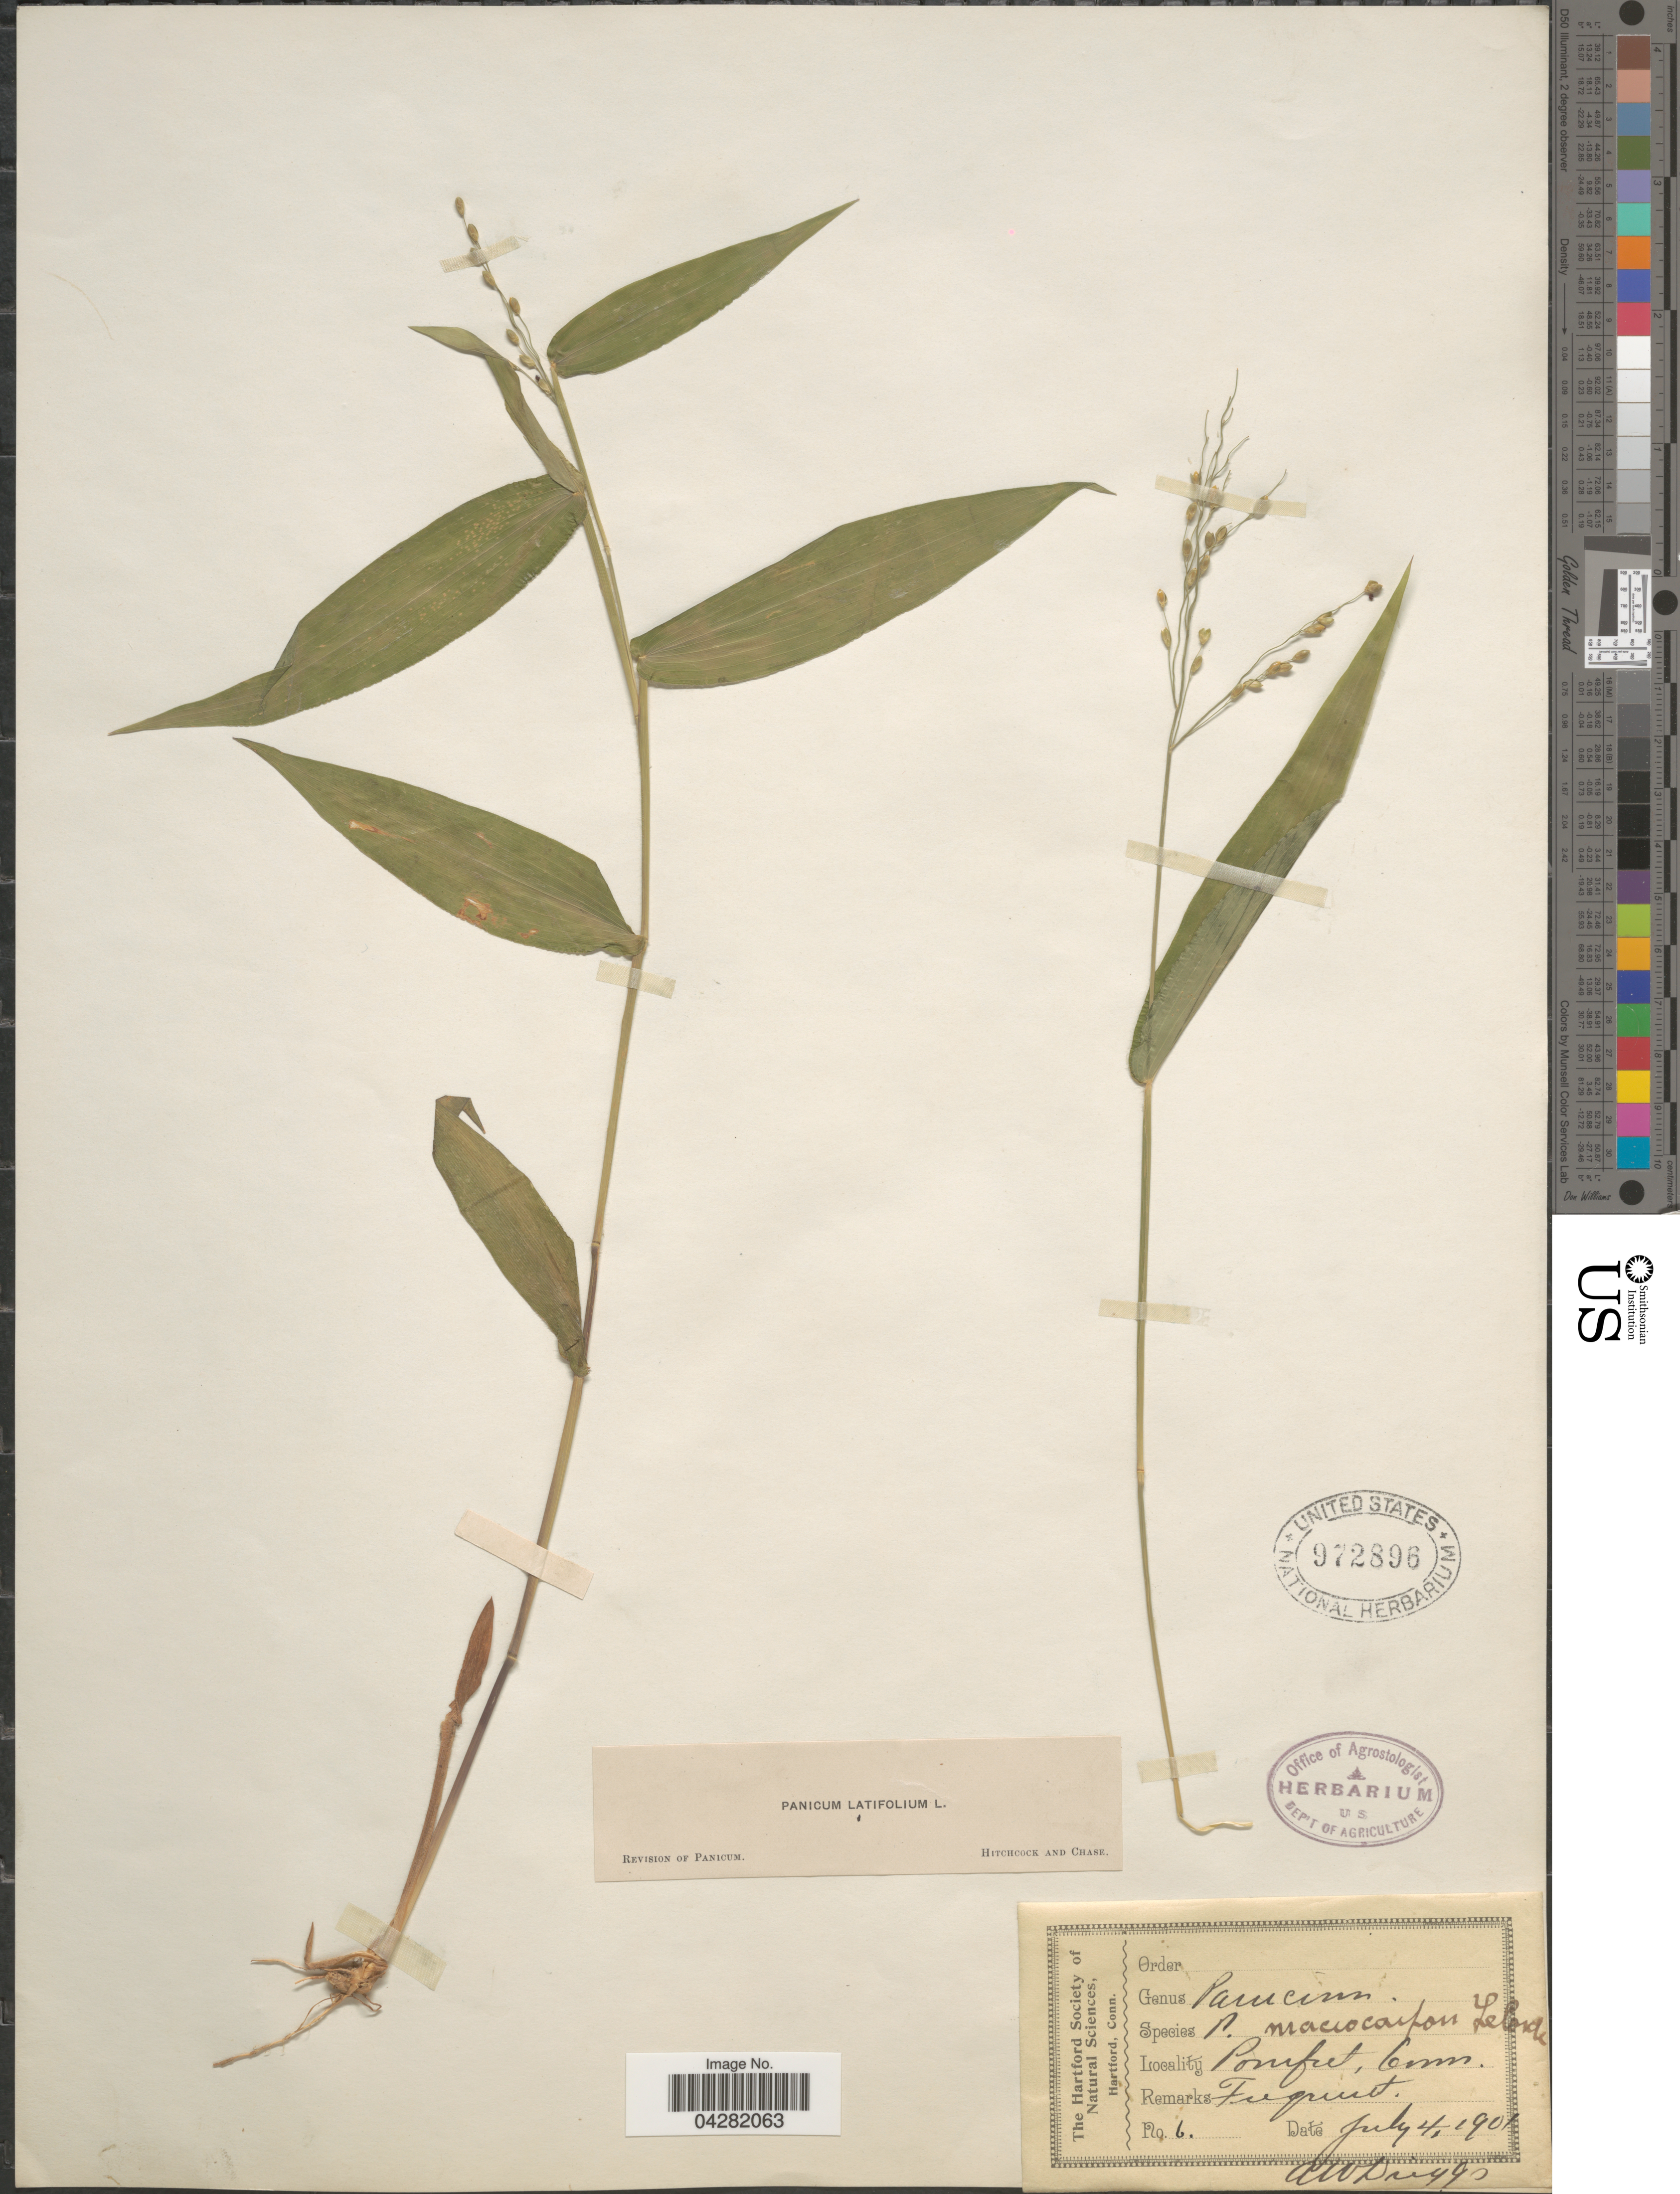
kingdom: Plantae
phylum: Tracheophyta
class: Liliopsida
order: Poales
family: Poaceae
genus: Dichanthelium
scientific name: Dichanthelium latifolium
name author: (L.) Harvill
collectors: A. Driggs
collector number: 6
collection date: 1901-07-04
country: United States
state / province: Connecticut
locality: Pomfret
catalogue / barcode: US 972896